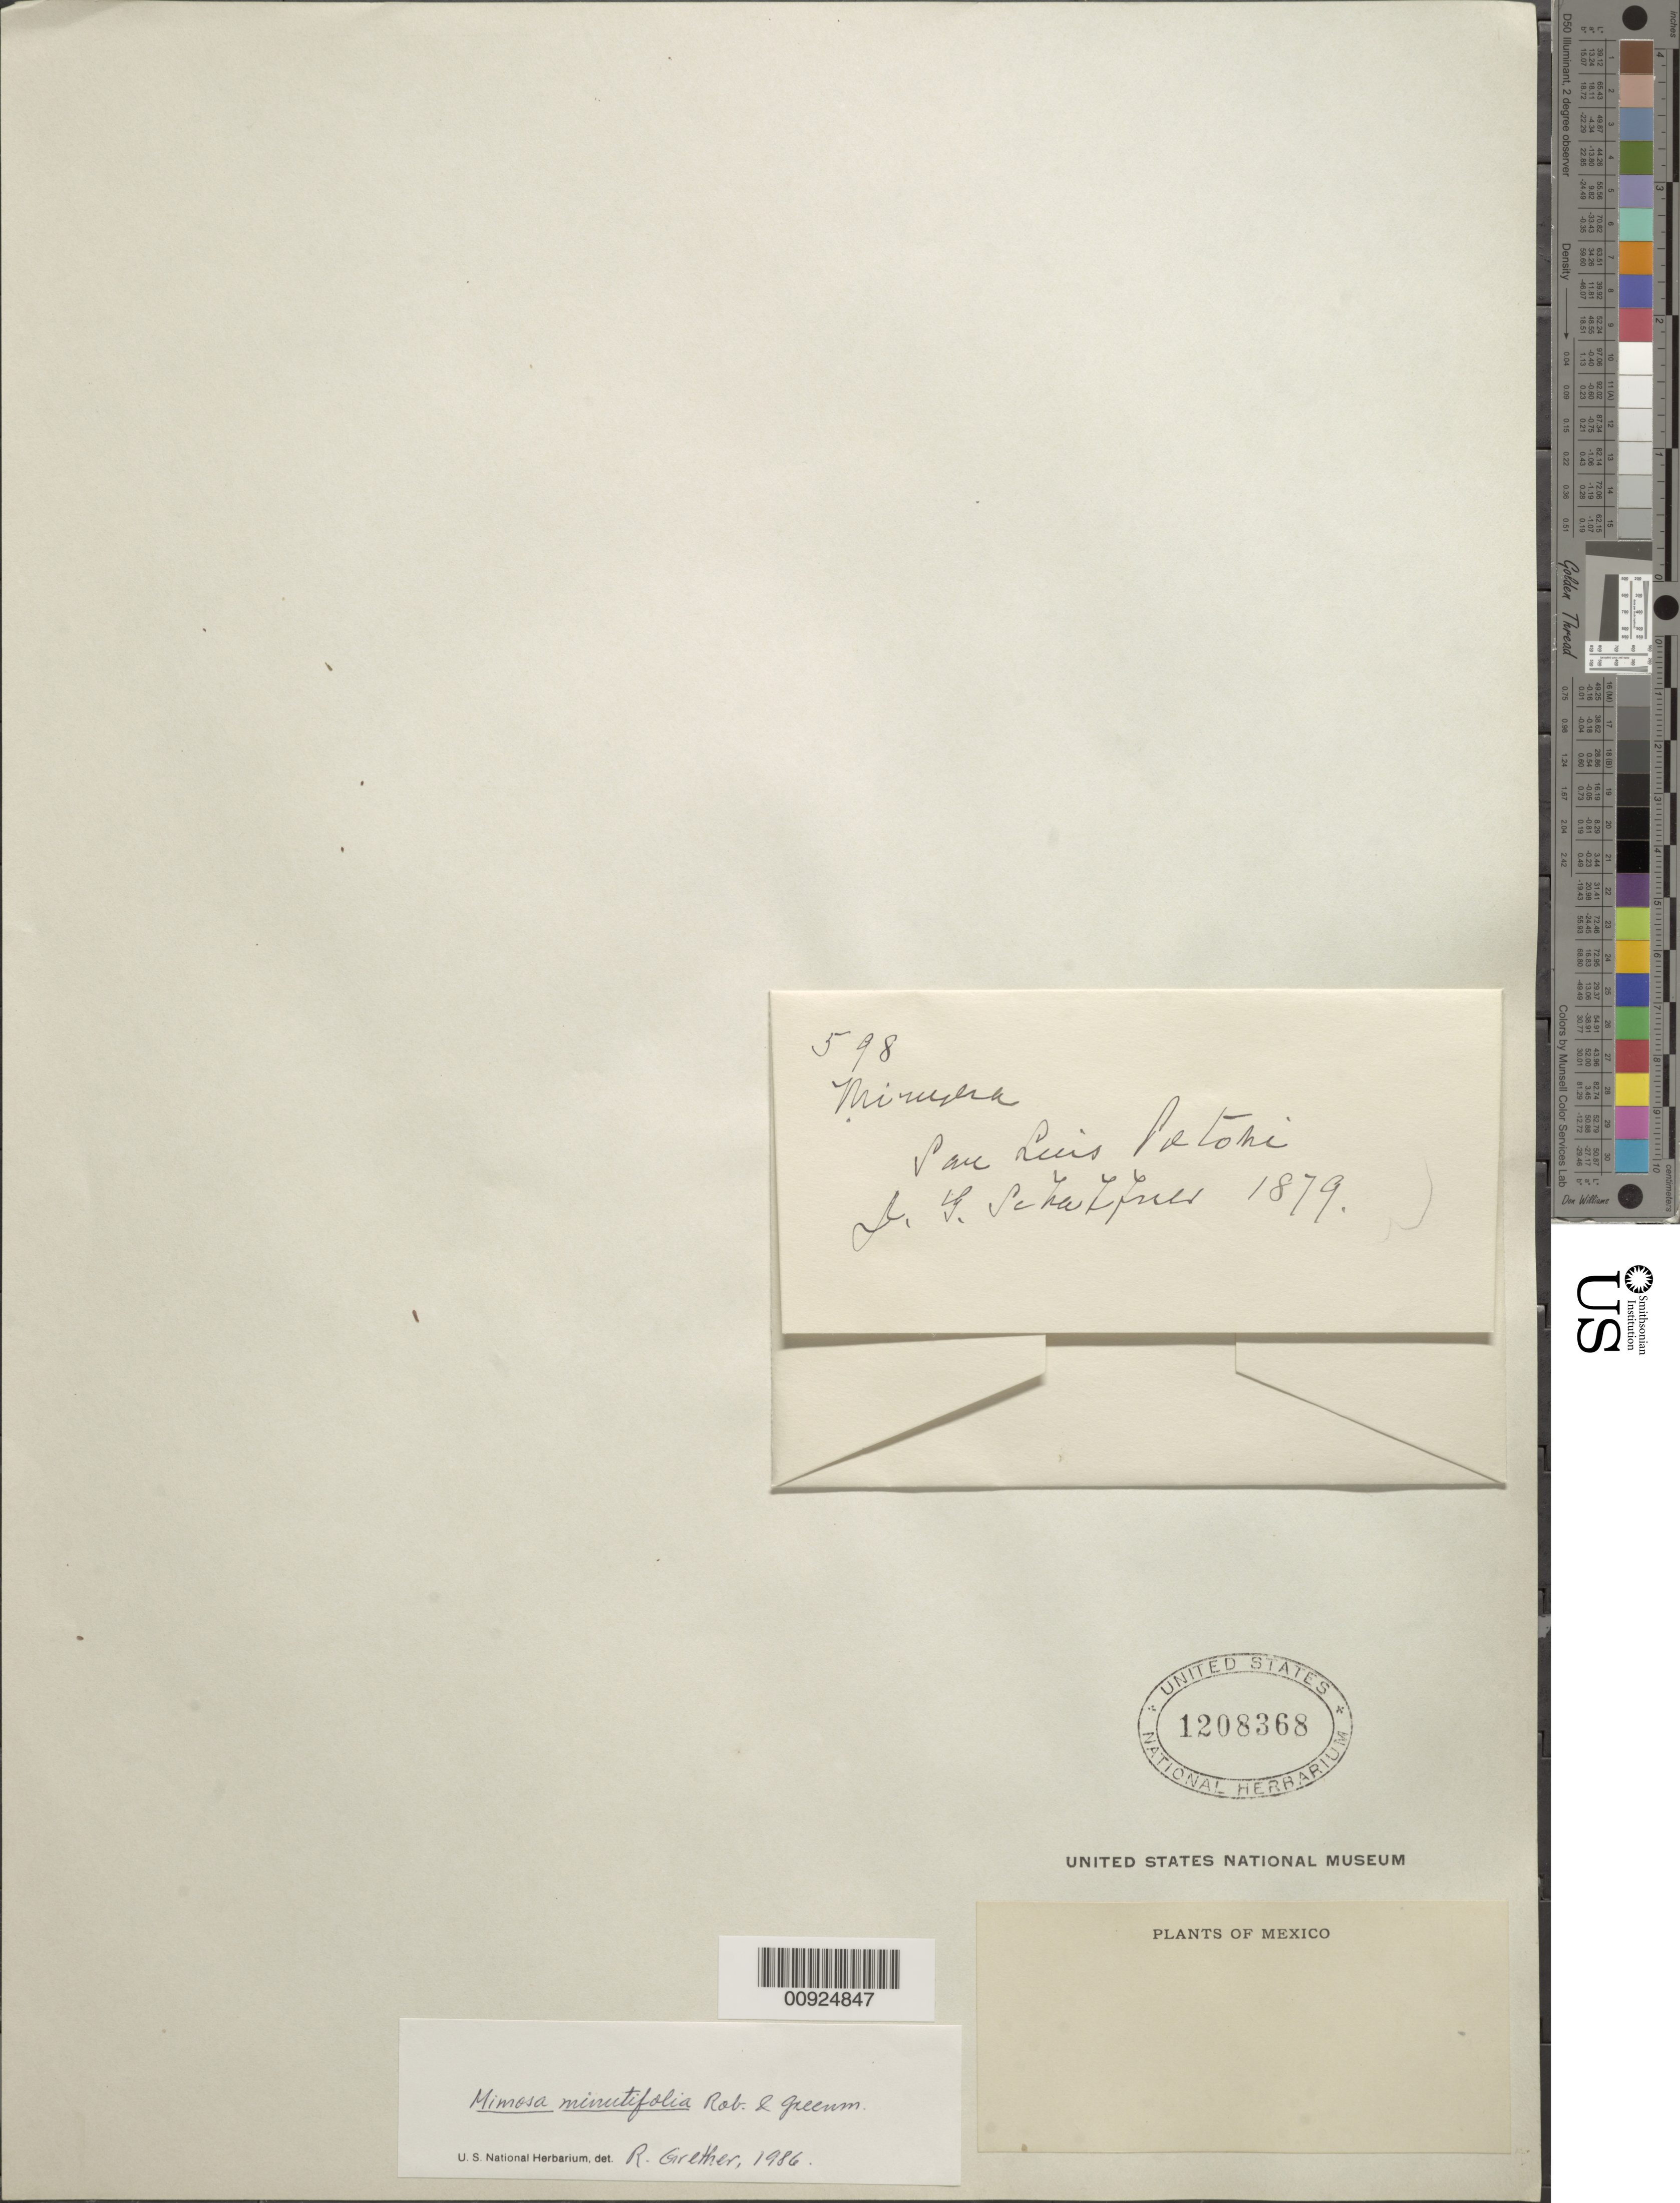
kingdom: Plantae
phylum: Tracheophyta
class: Magnoliopsida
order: Fabales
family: Fabaceae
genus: Mimosa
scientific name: Mimosa minutifolia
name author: B.L. Rob. & Greenm.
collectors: J. G. Schaffner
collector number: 598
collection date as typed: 1879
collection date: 1879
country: Mexico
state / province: San Luis Potosí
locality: San Luis Potosí.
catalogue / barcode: US 1208368